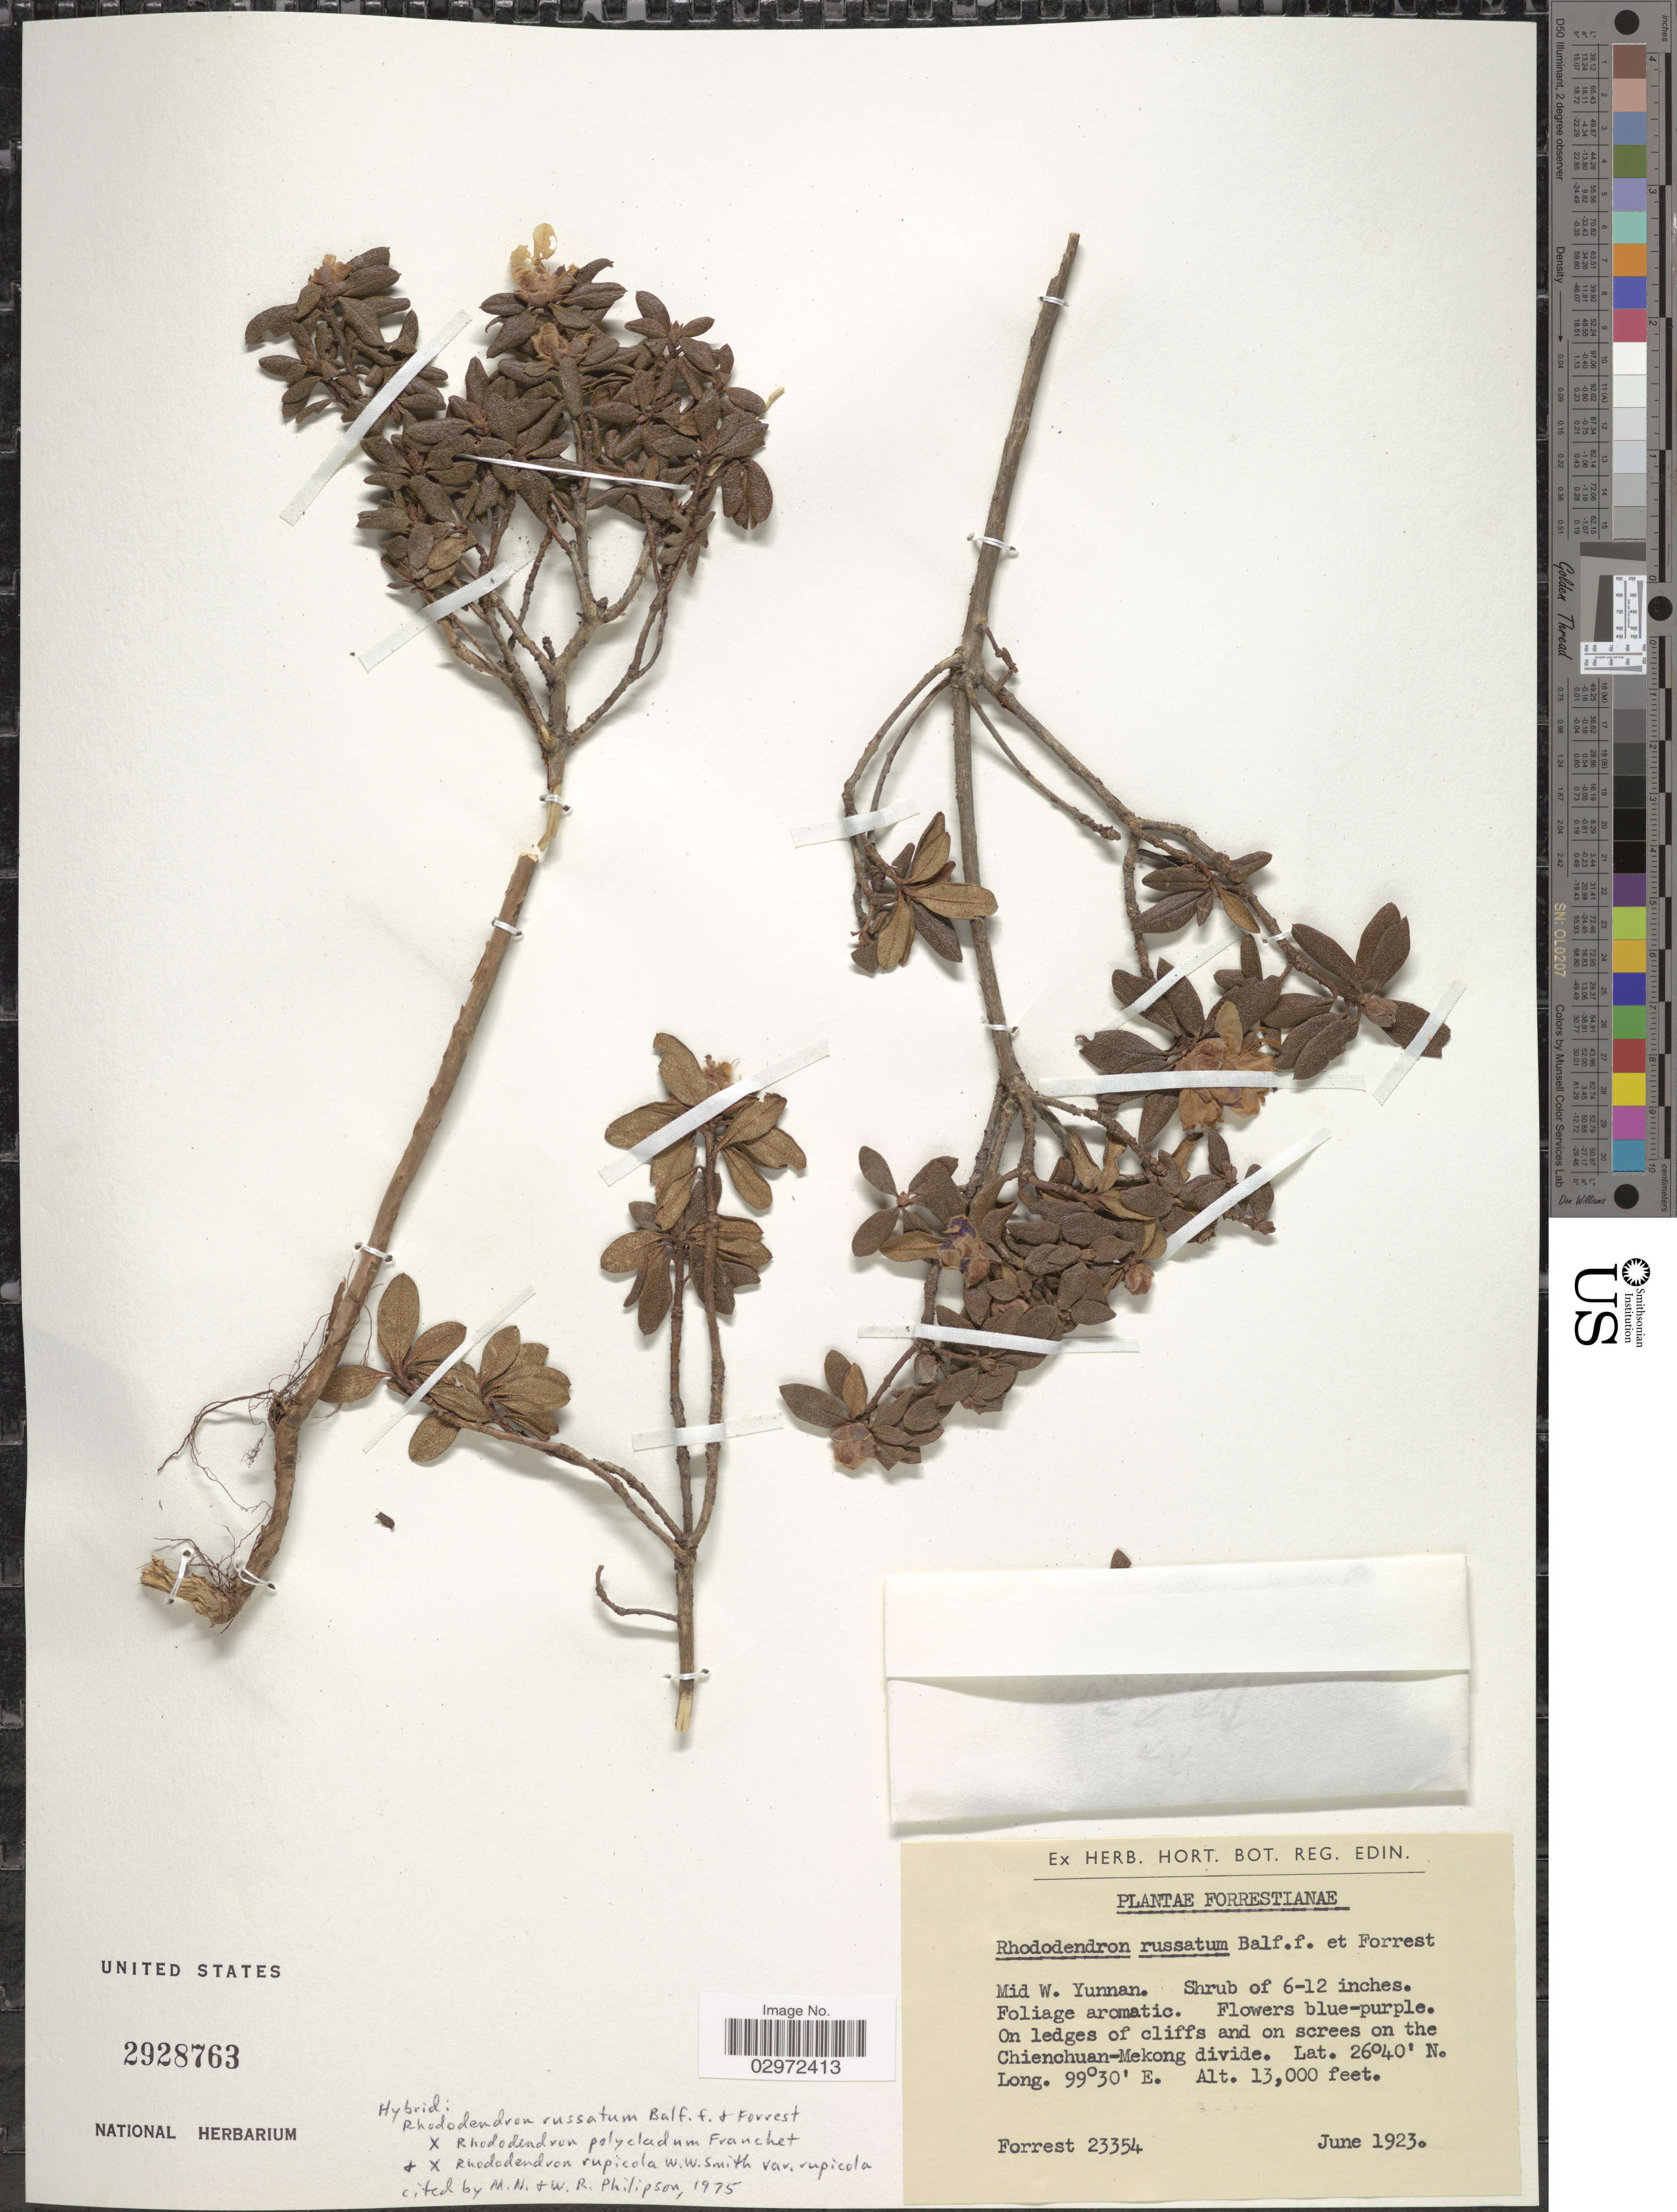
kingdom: Plantae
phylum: Tracheophyta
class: Magnoliopsida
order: Ericales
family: Ericaceae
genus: Rhododendron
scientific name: Rhododendron polycladum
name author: Franch.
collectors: -. Forrest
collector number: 23354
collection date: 1923-06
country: China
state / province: Yunnan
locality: Mid. W. Yunnan. On ledges of cliffs and on screes on the Chienchuan-Mekong divide.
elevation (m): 3962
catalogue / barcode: US 2928763